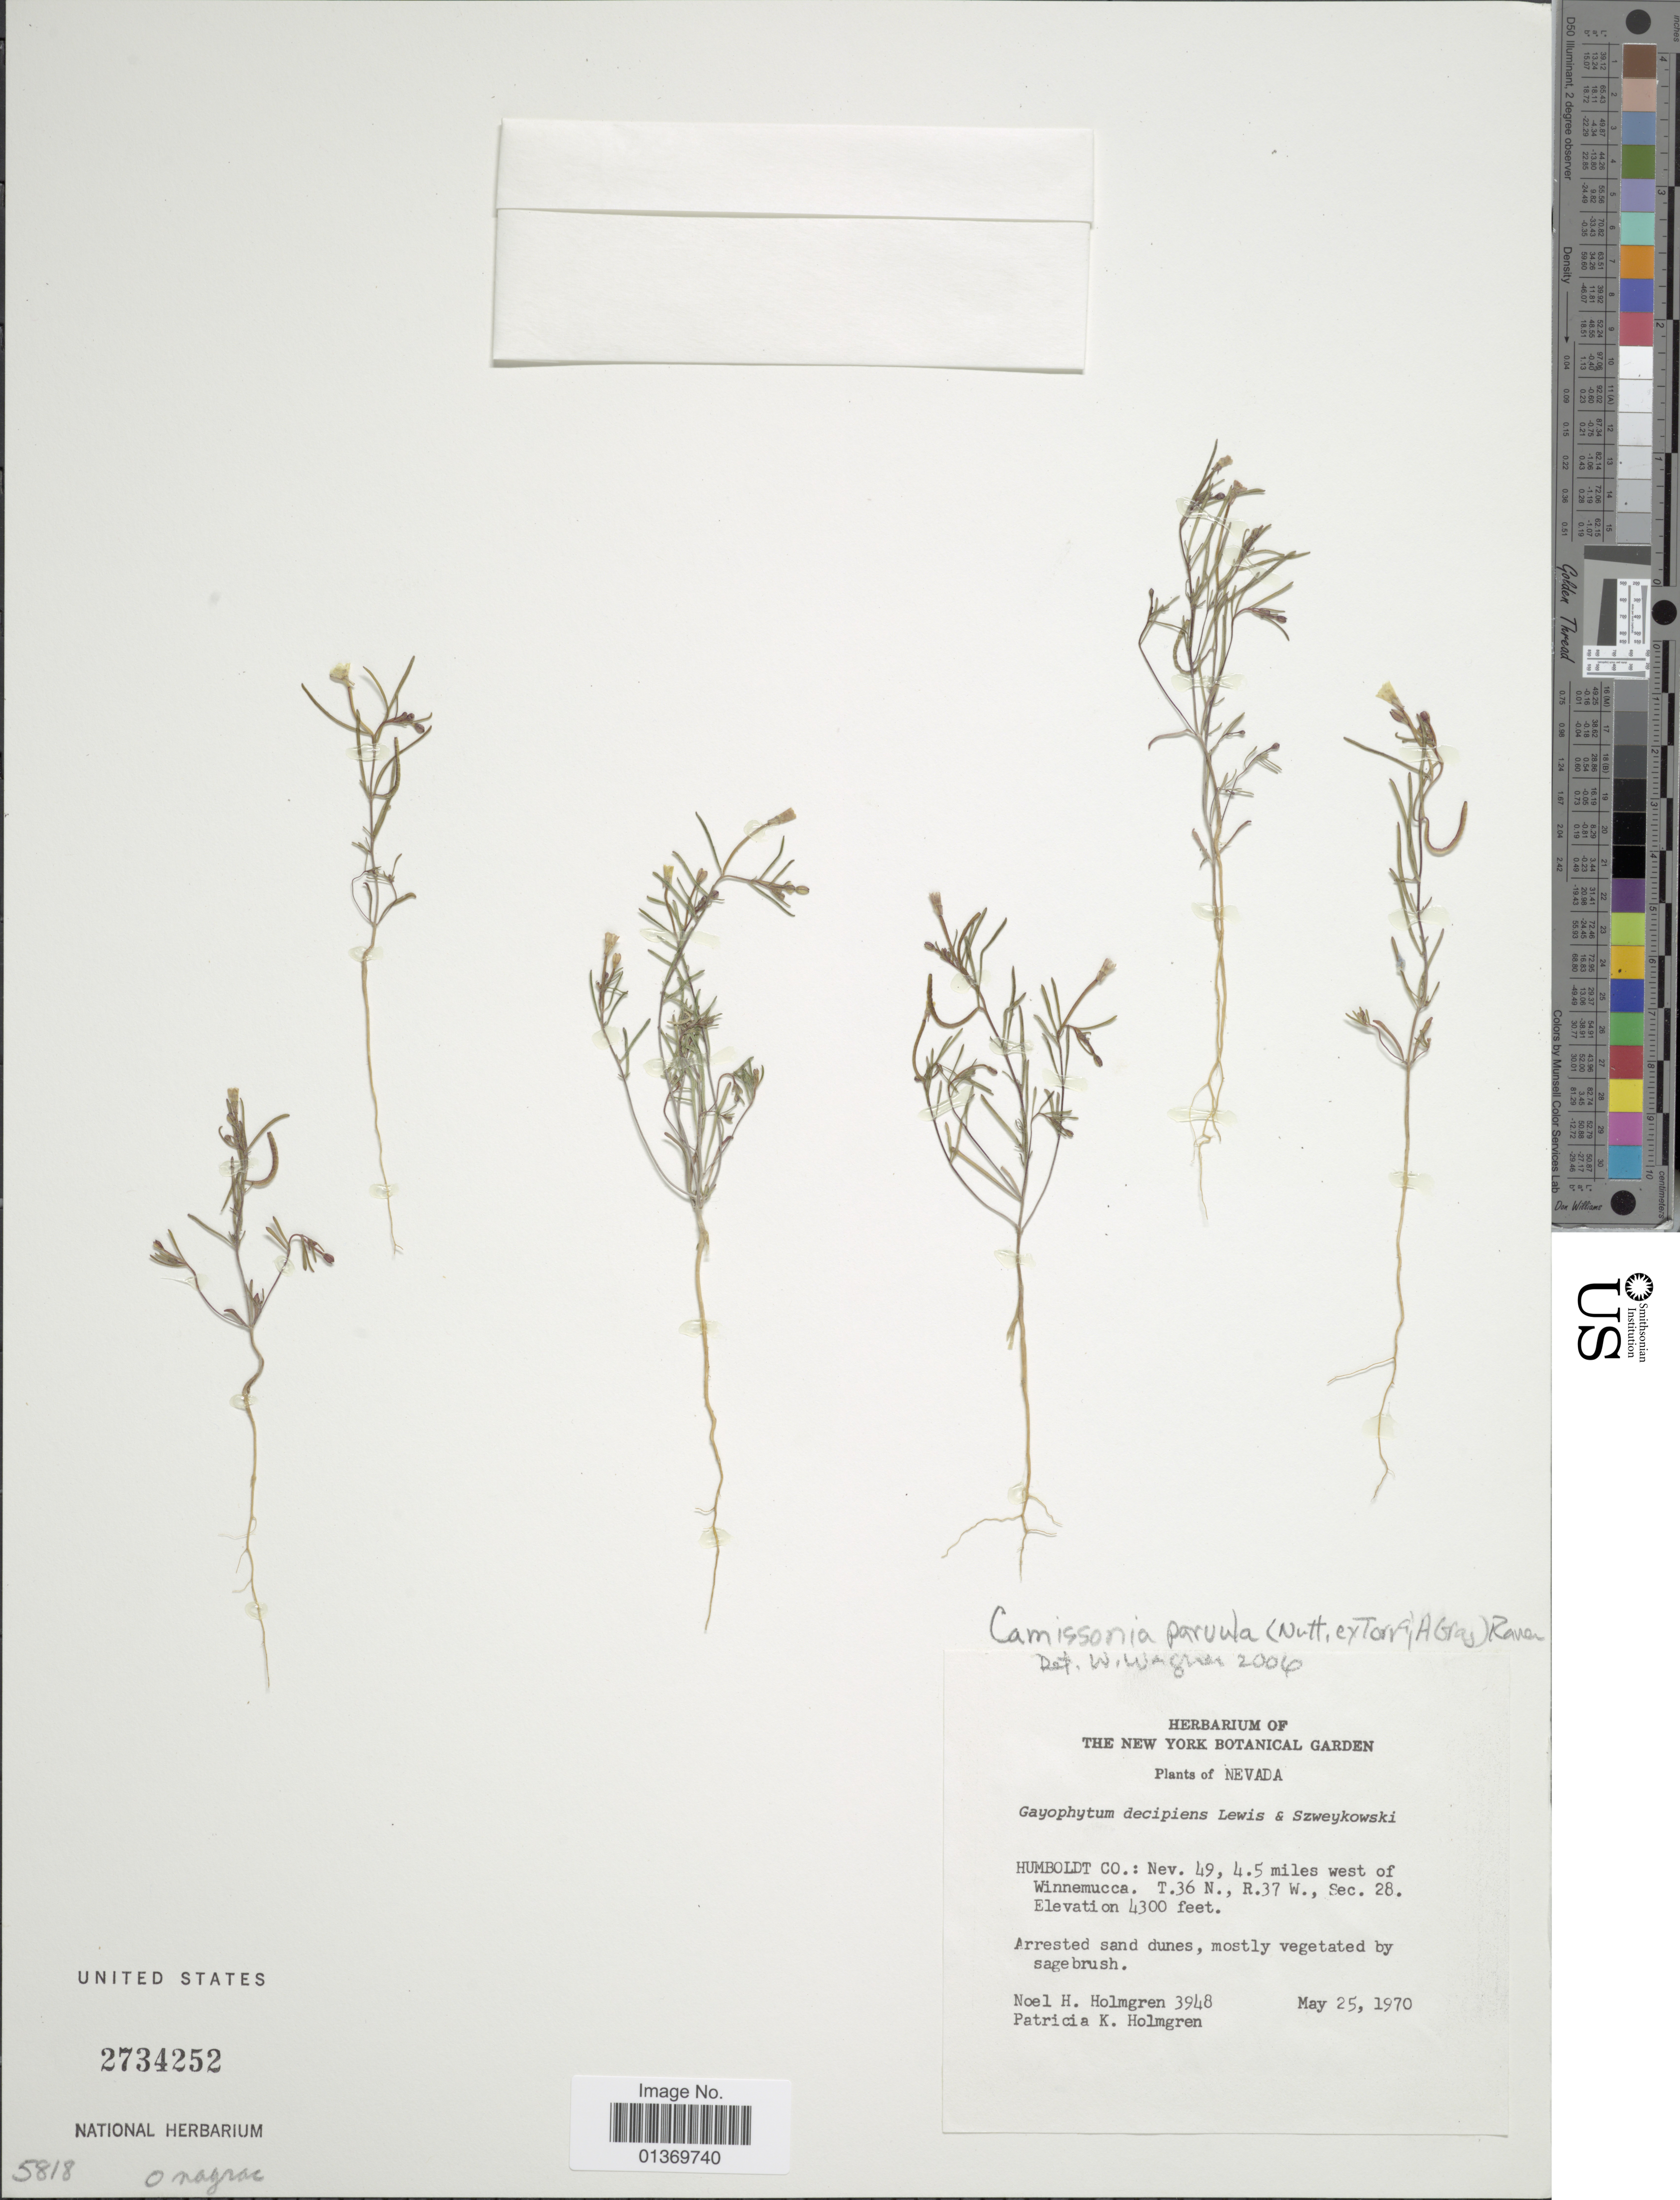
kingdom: Plantae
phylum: Tracheophyta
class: Magnoliopsida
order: Myrtales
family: Onagraceae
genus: Camissonia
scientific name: Camissonia parvula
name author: (Nutt. ex Torr. &) P.H. Raven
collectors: N. H. Holmgren & P. K. Holmgren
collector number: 3948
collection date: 1970-05-25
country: United States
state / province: Nevada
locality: Humboldt Co.: Nev. 49, 4.5 miles west of Winnemucca. T.36 N., R.37 W., Sec, 28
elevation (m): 1311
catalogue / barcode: US 2734252